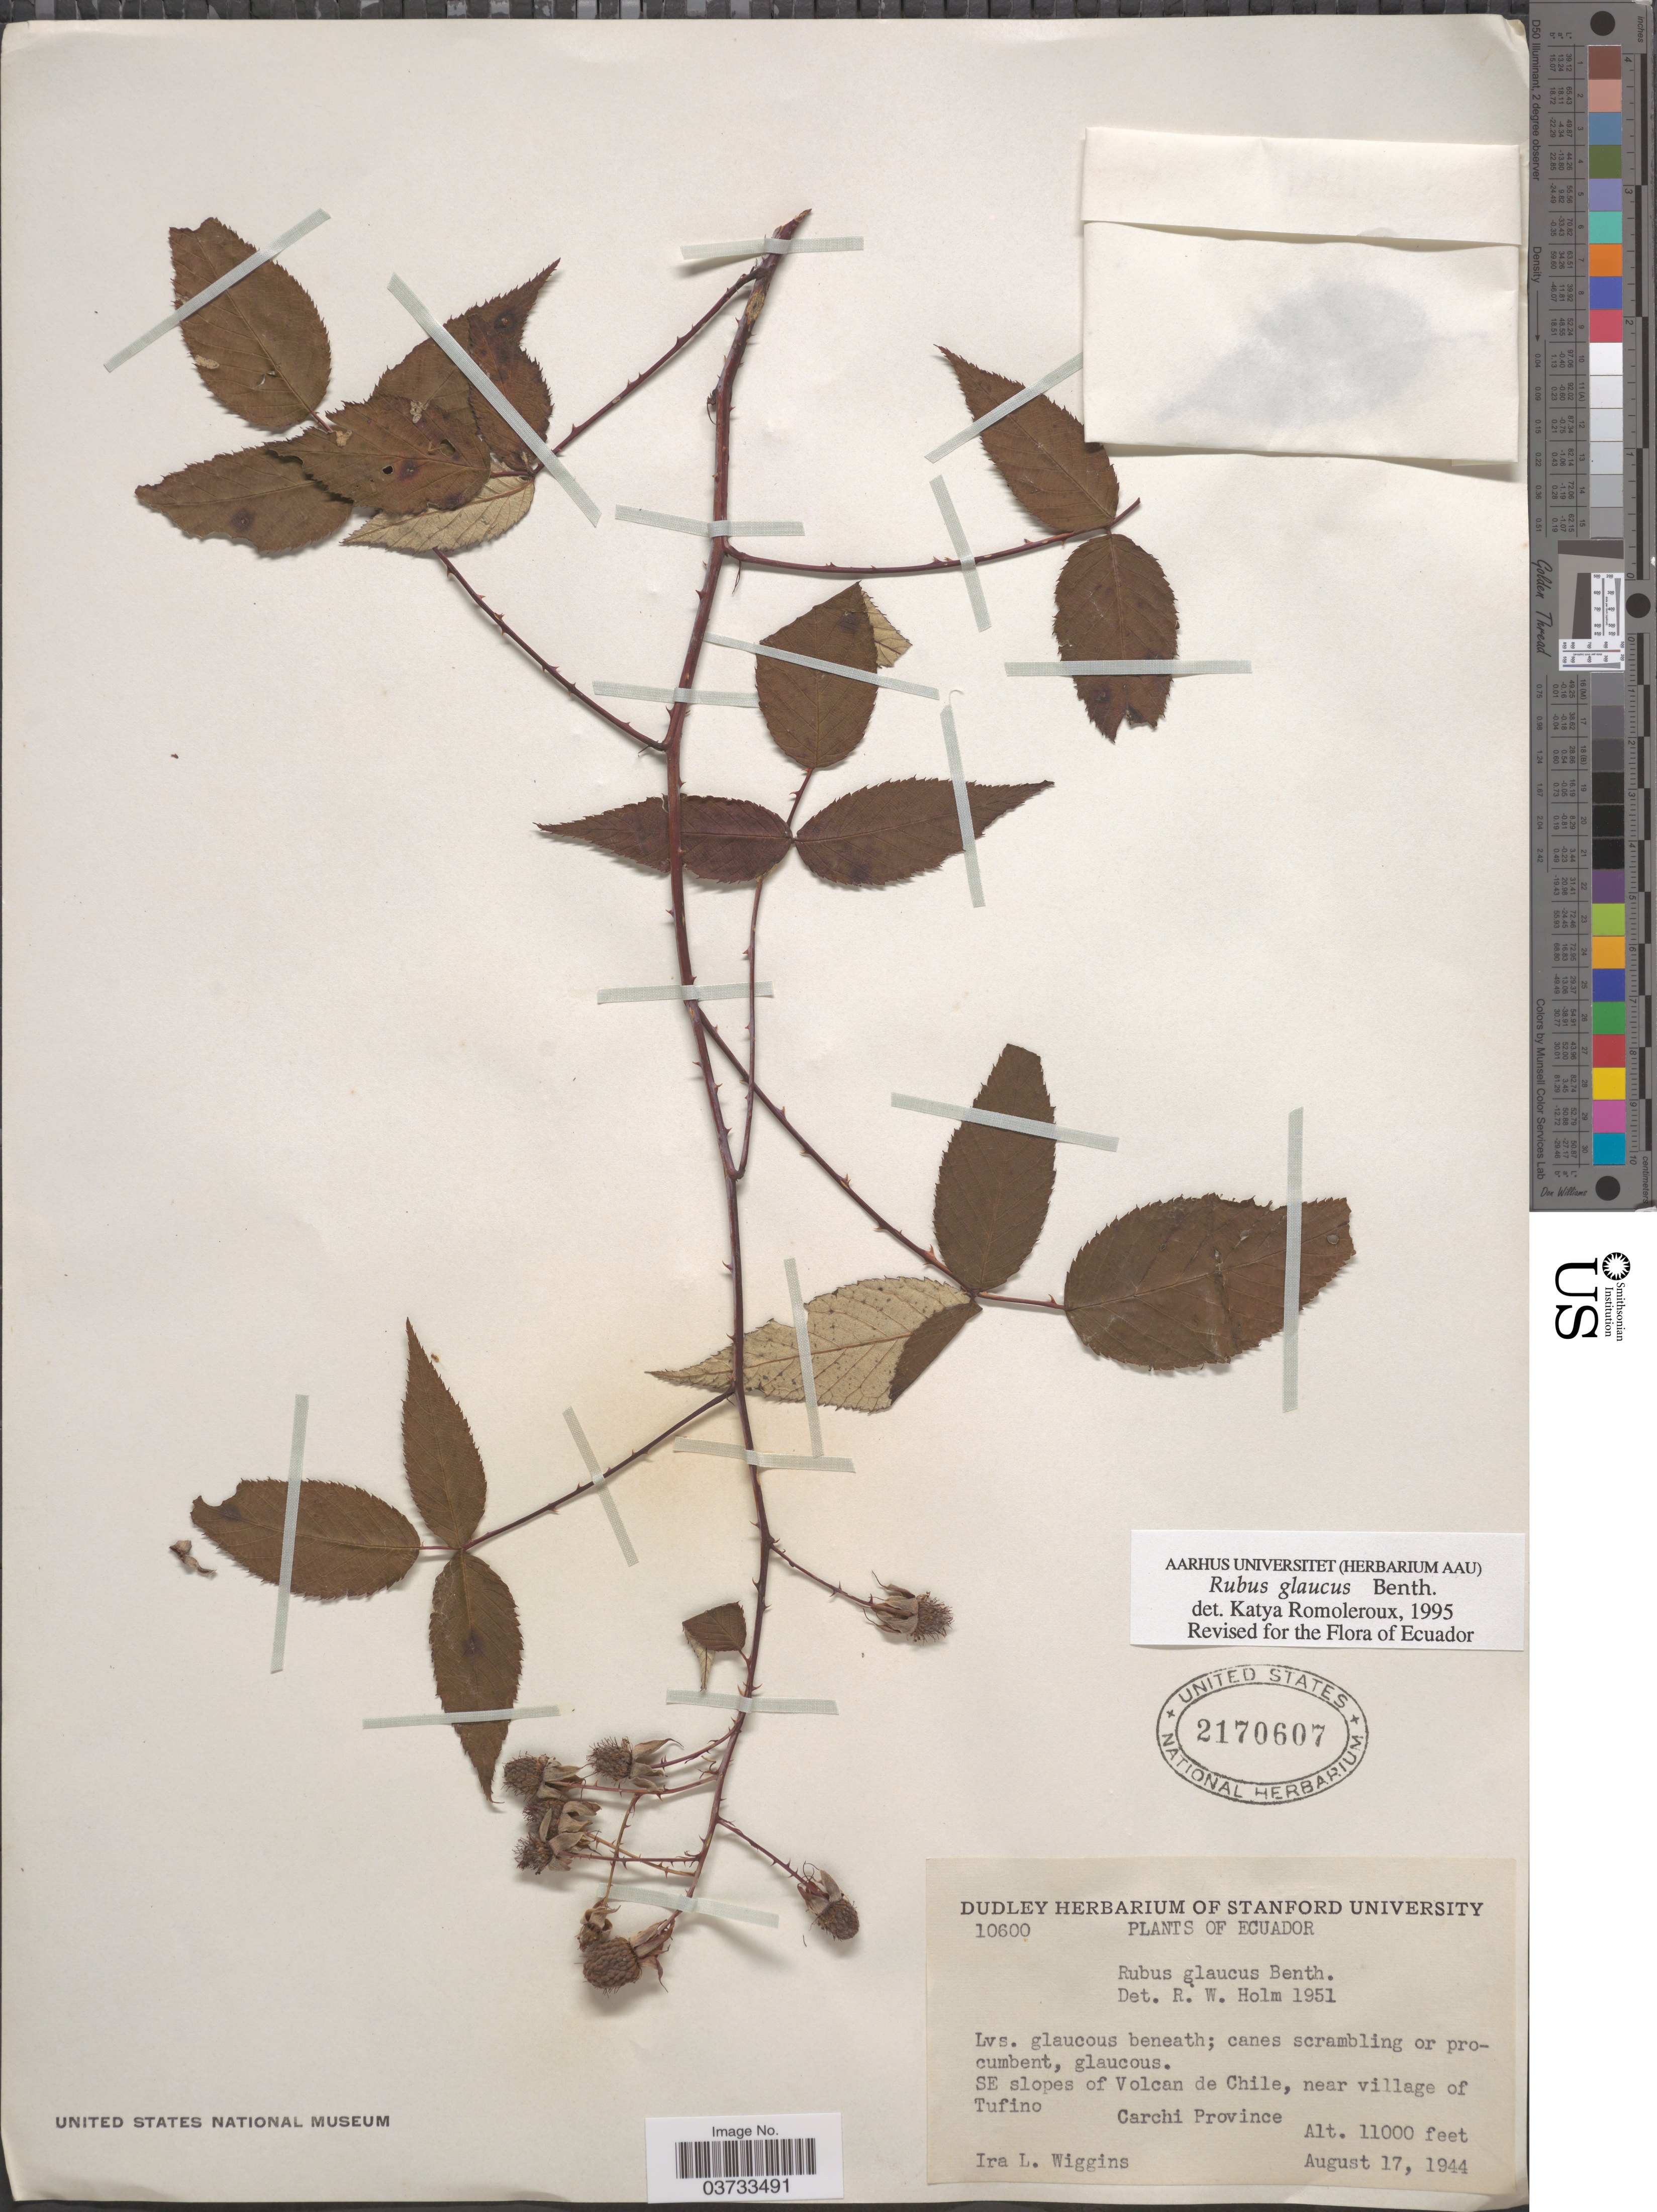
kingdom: Plantae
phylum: Tracheophyta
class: Magnoliopsida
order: Rosales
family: Rosaceae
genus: Rubus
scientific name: Rubus glaucus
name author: Benth.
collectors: I. L. Wiggins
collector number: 10600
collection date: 1944-08-17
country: Ecuador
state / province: Carchi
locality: SE slopes of Volcan de Chile, near village of Tufino.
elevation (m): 3353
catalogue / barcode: US 2170607